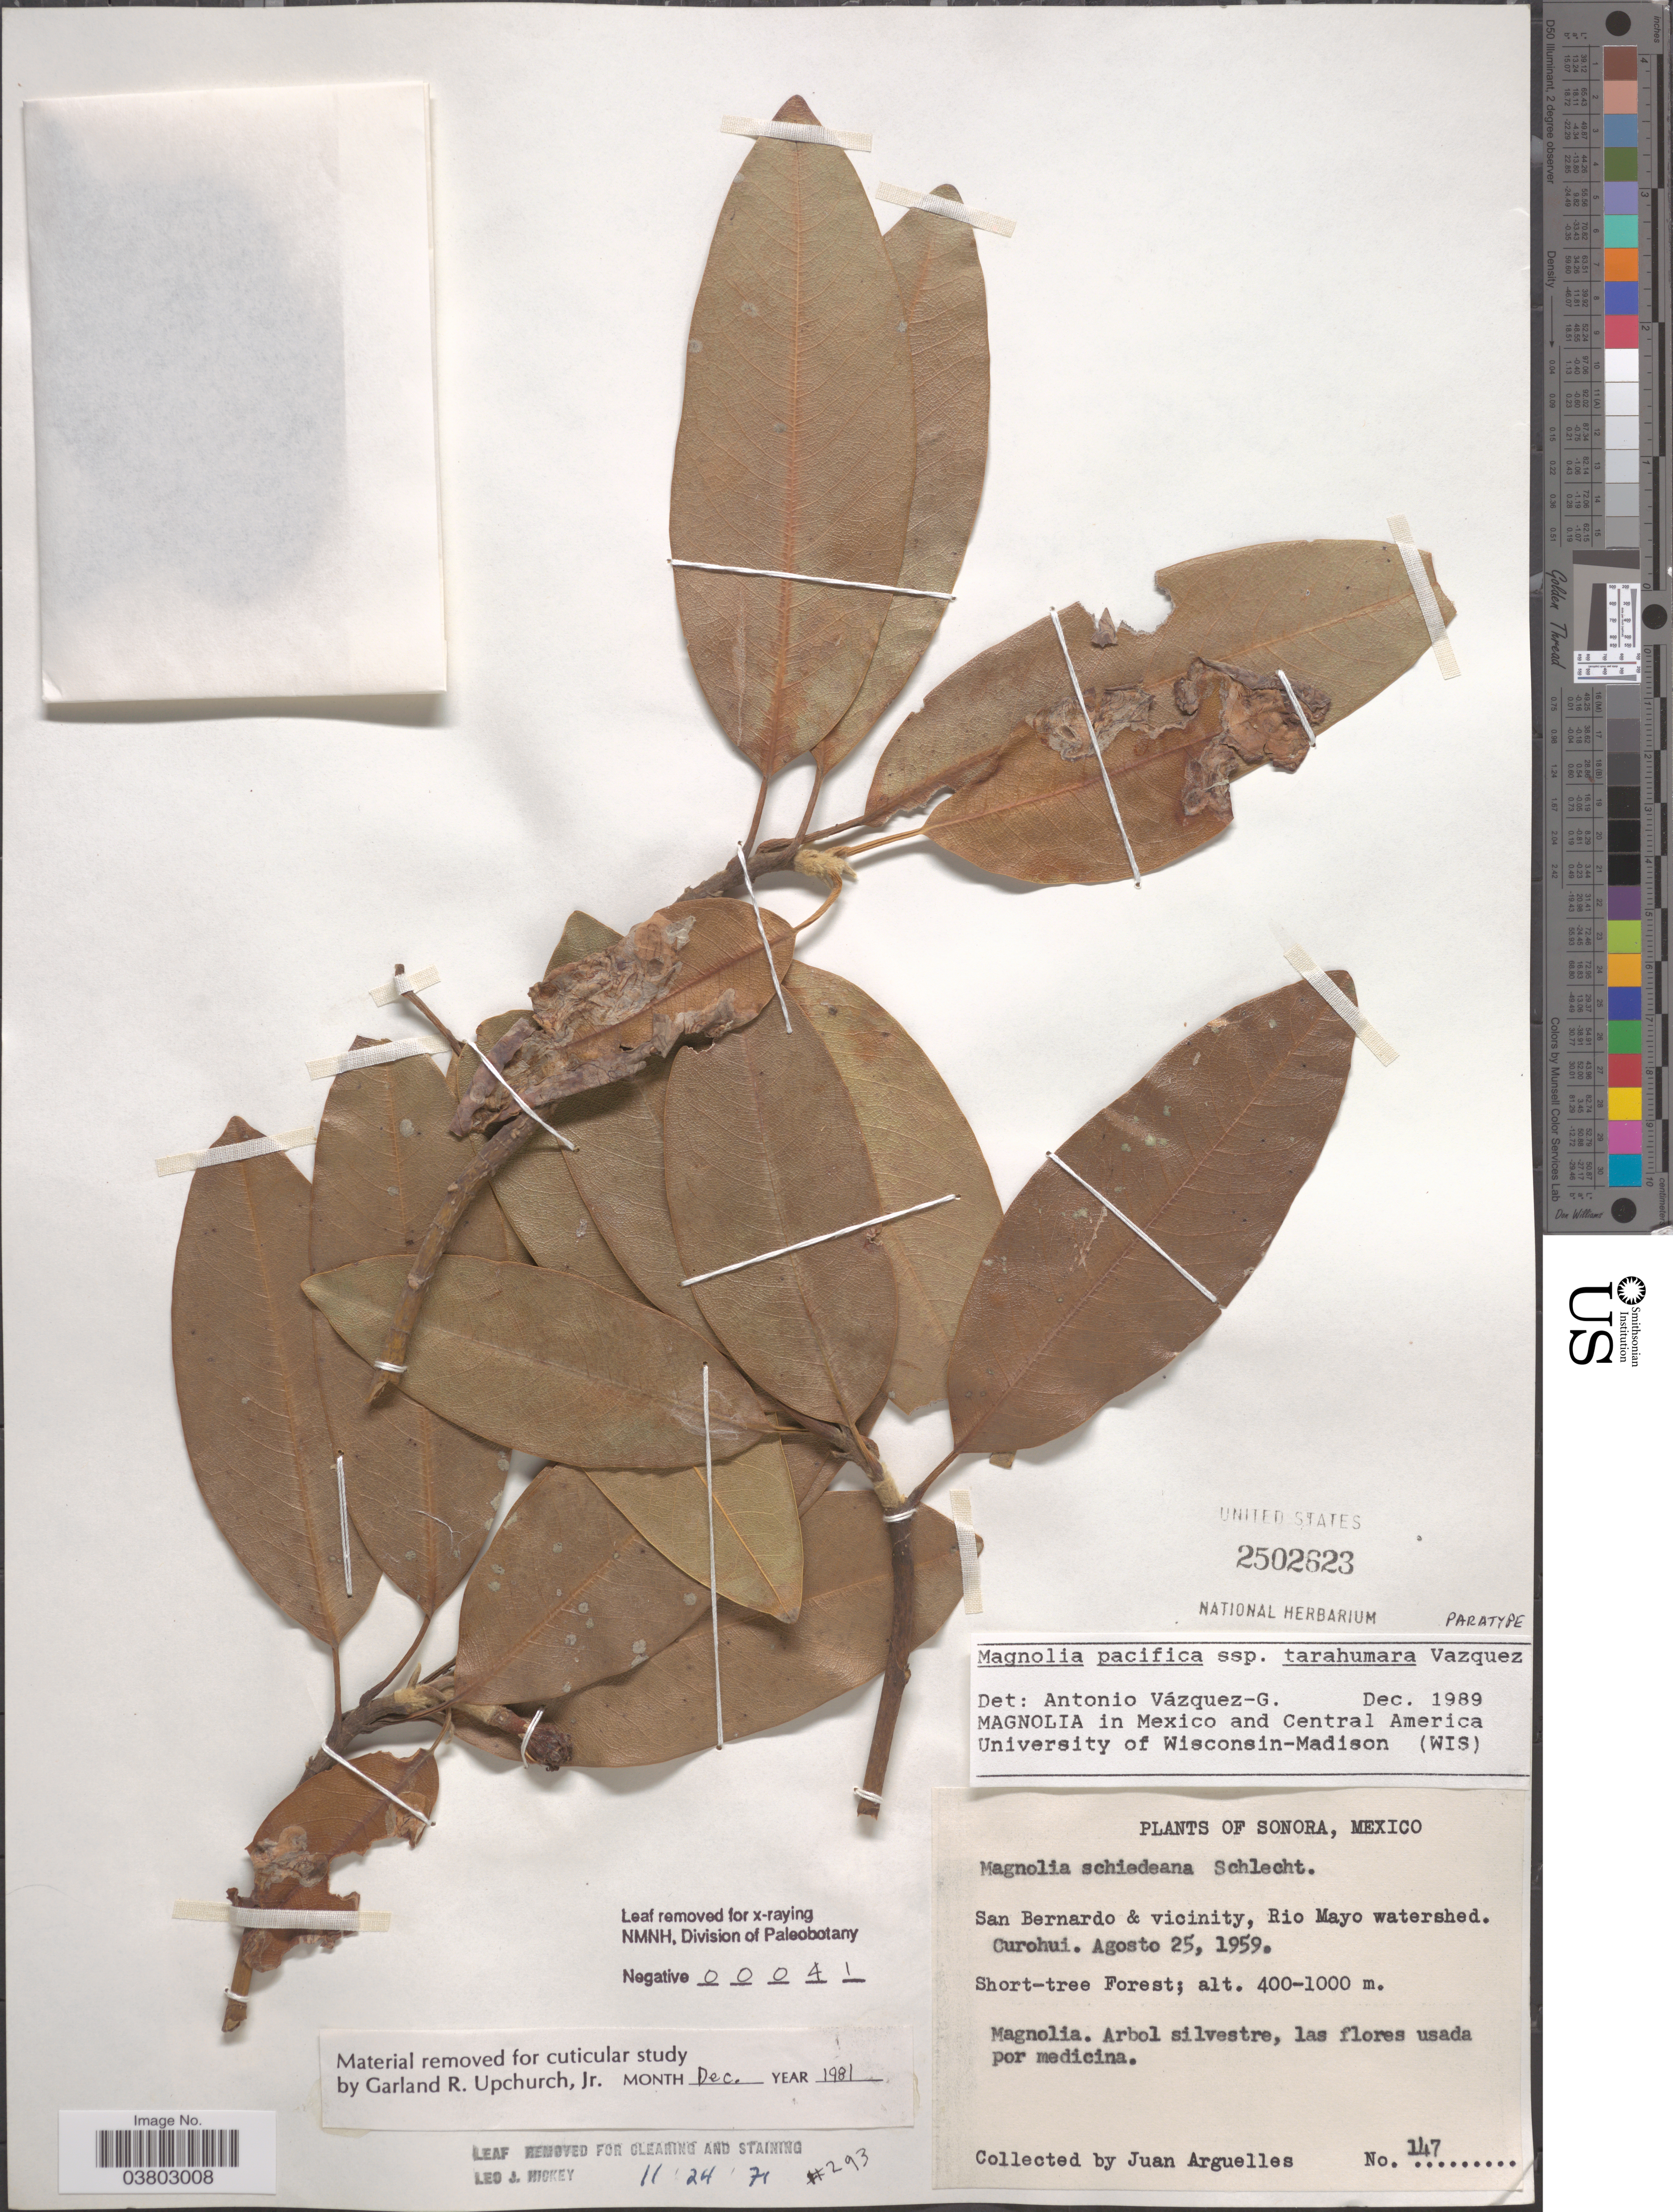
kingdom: Plantae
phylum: Tracheophyta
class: Magnoliopsida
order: Magnoliales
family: Magnoliaceae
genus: Magnolia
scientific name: Magnolia pacifica subsp. tarahumara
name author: A. Vázquez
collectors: J. Arguelles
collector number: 147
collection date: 1959-08-25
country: Mexico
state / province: Sonora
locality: San Bernardo & vicinity, Rio Mayo watershed. Curohui.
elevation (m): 400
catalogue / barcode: US 2502623